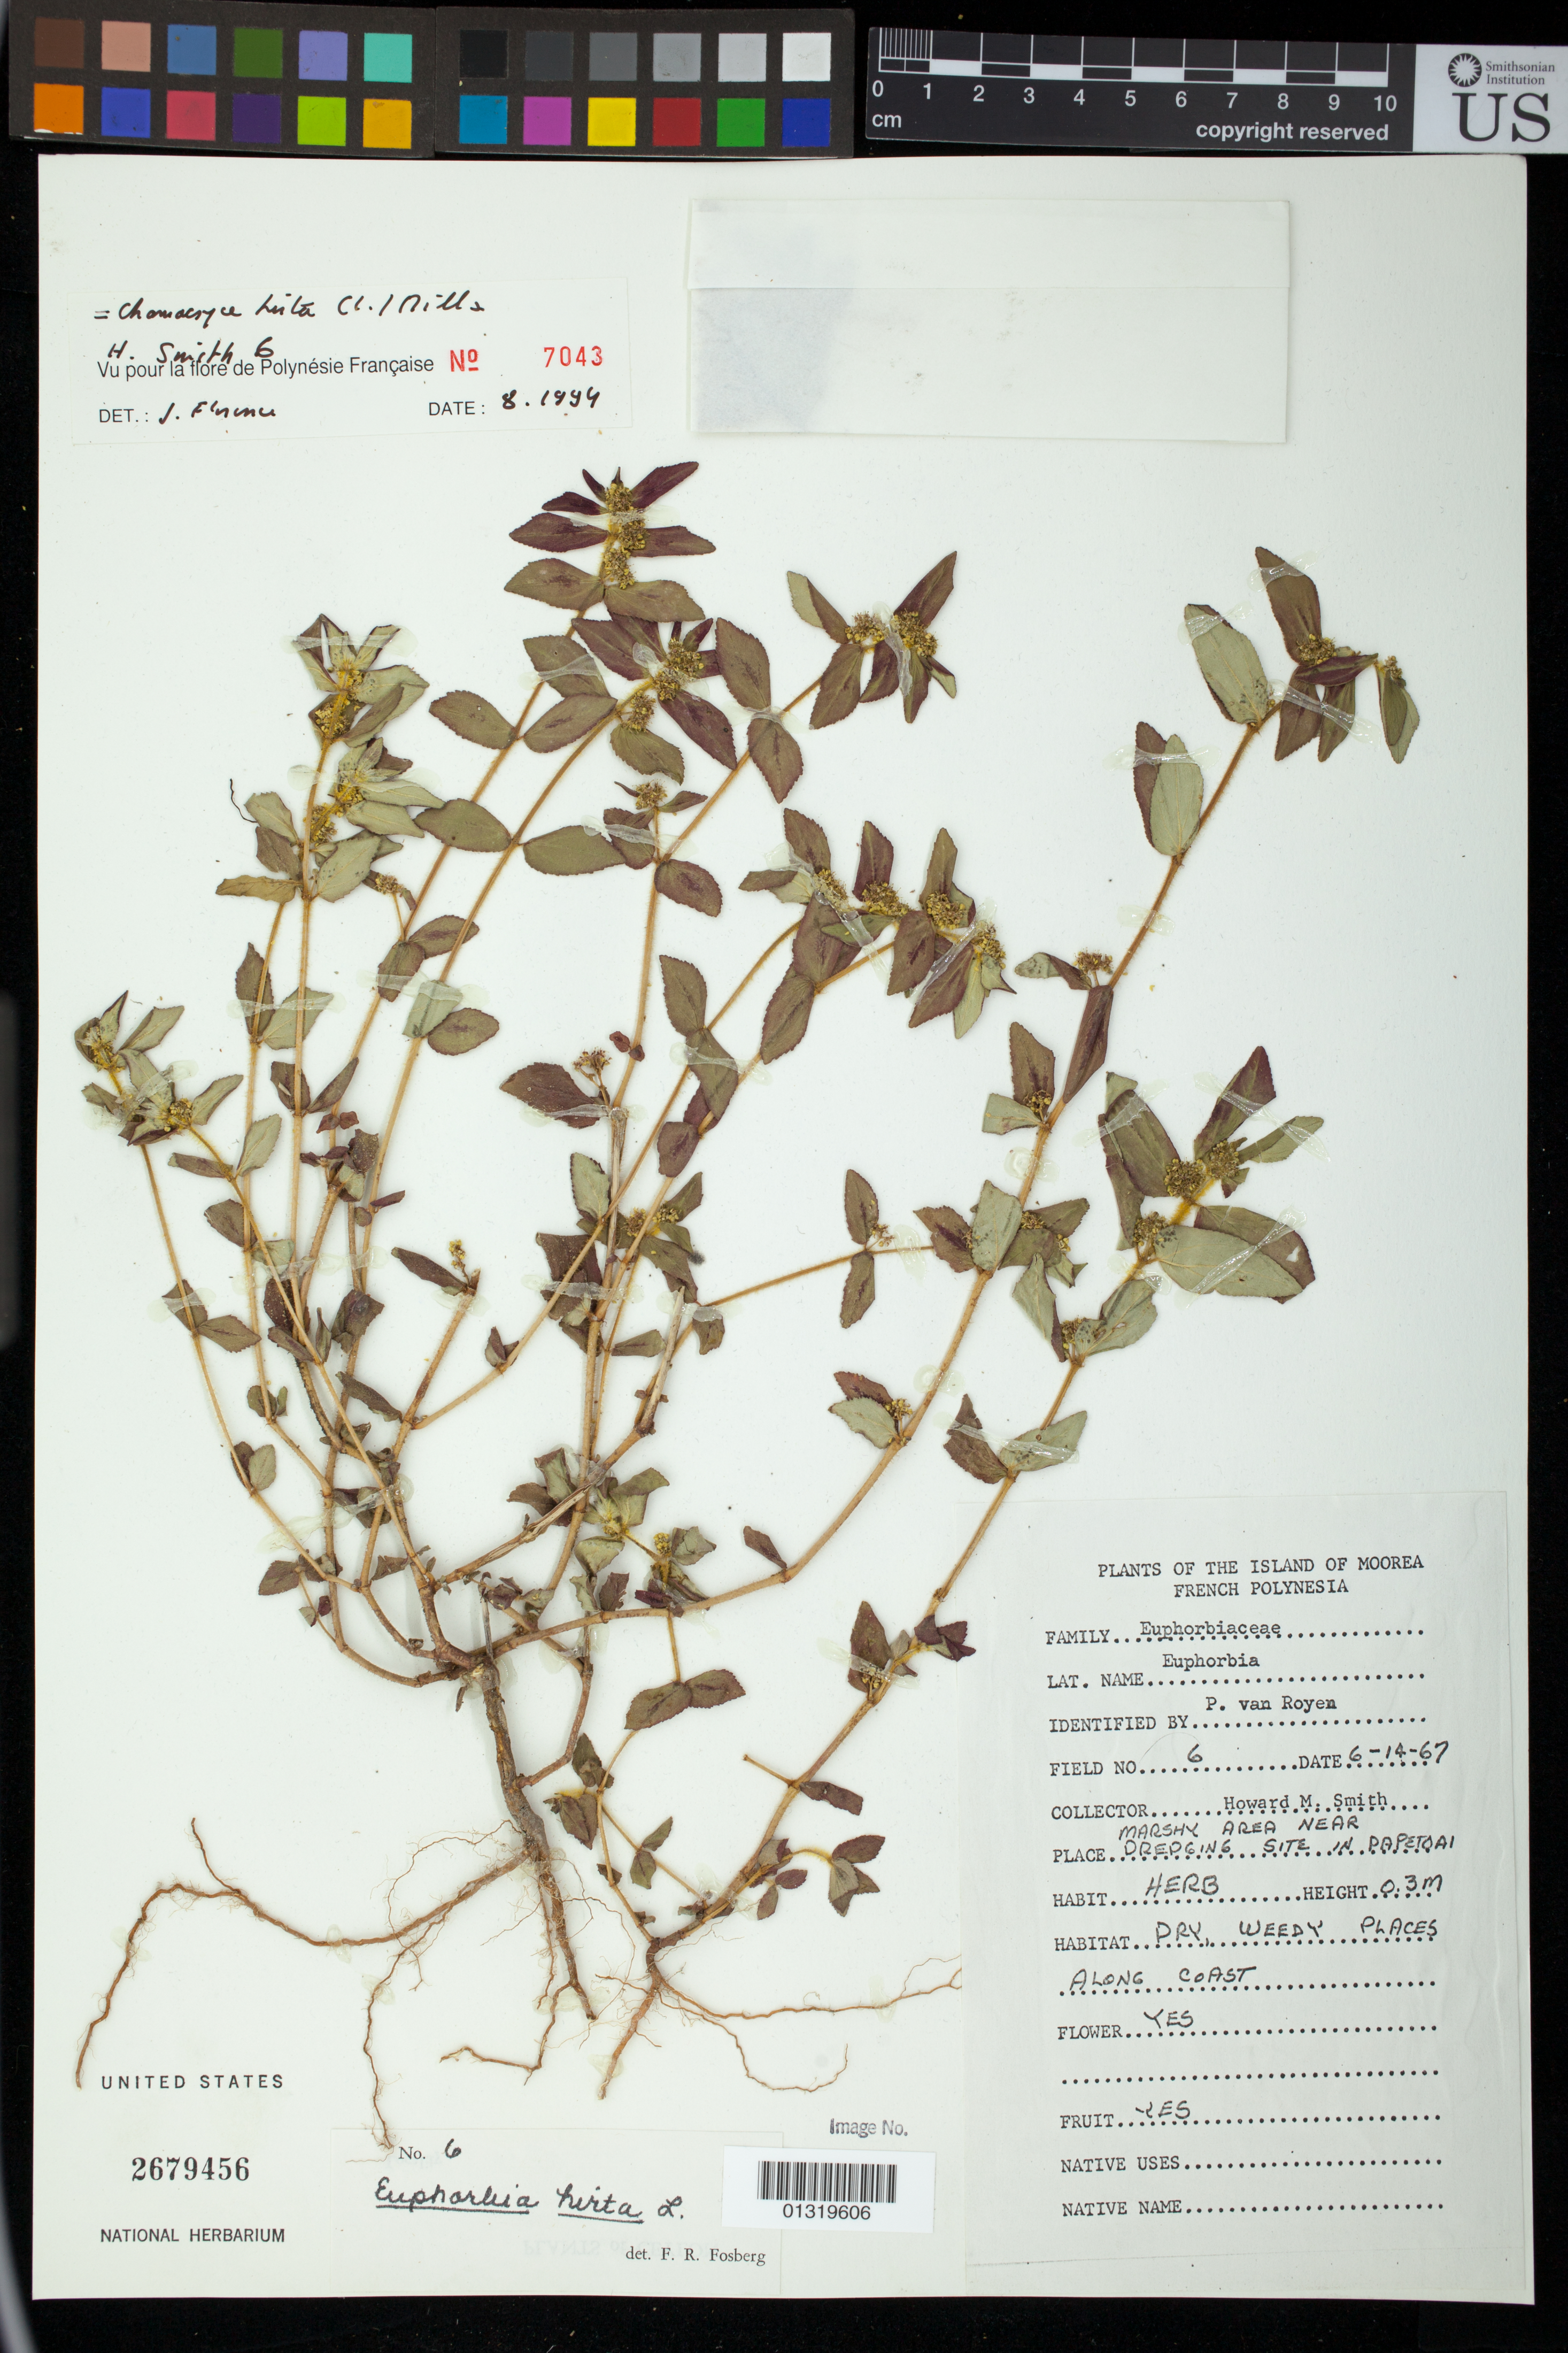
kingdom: Plantae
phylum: Tracheophyta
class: Magnoliopsida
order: Malpighiales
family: Euphorbiaceae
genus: Euphorbia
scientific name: Euphorbia hirta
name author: L.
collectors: H. M. Smith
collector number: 6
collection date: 1967-06-14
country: French Polynesia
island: Moorea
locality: Island of Moorea; near dredging site in Papetoai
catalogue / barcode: US 2679456